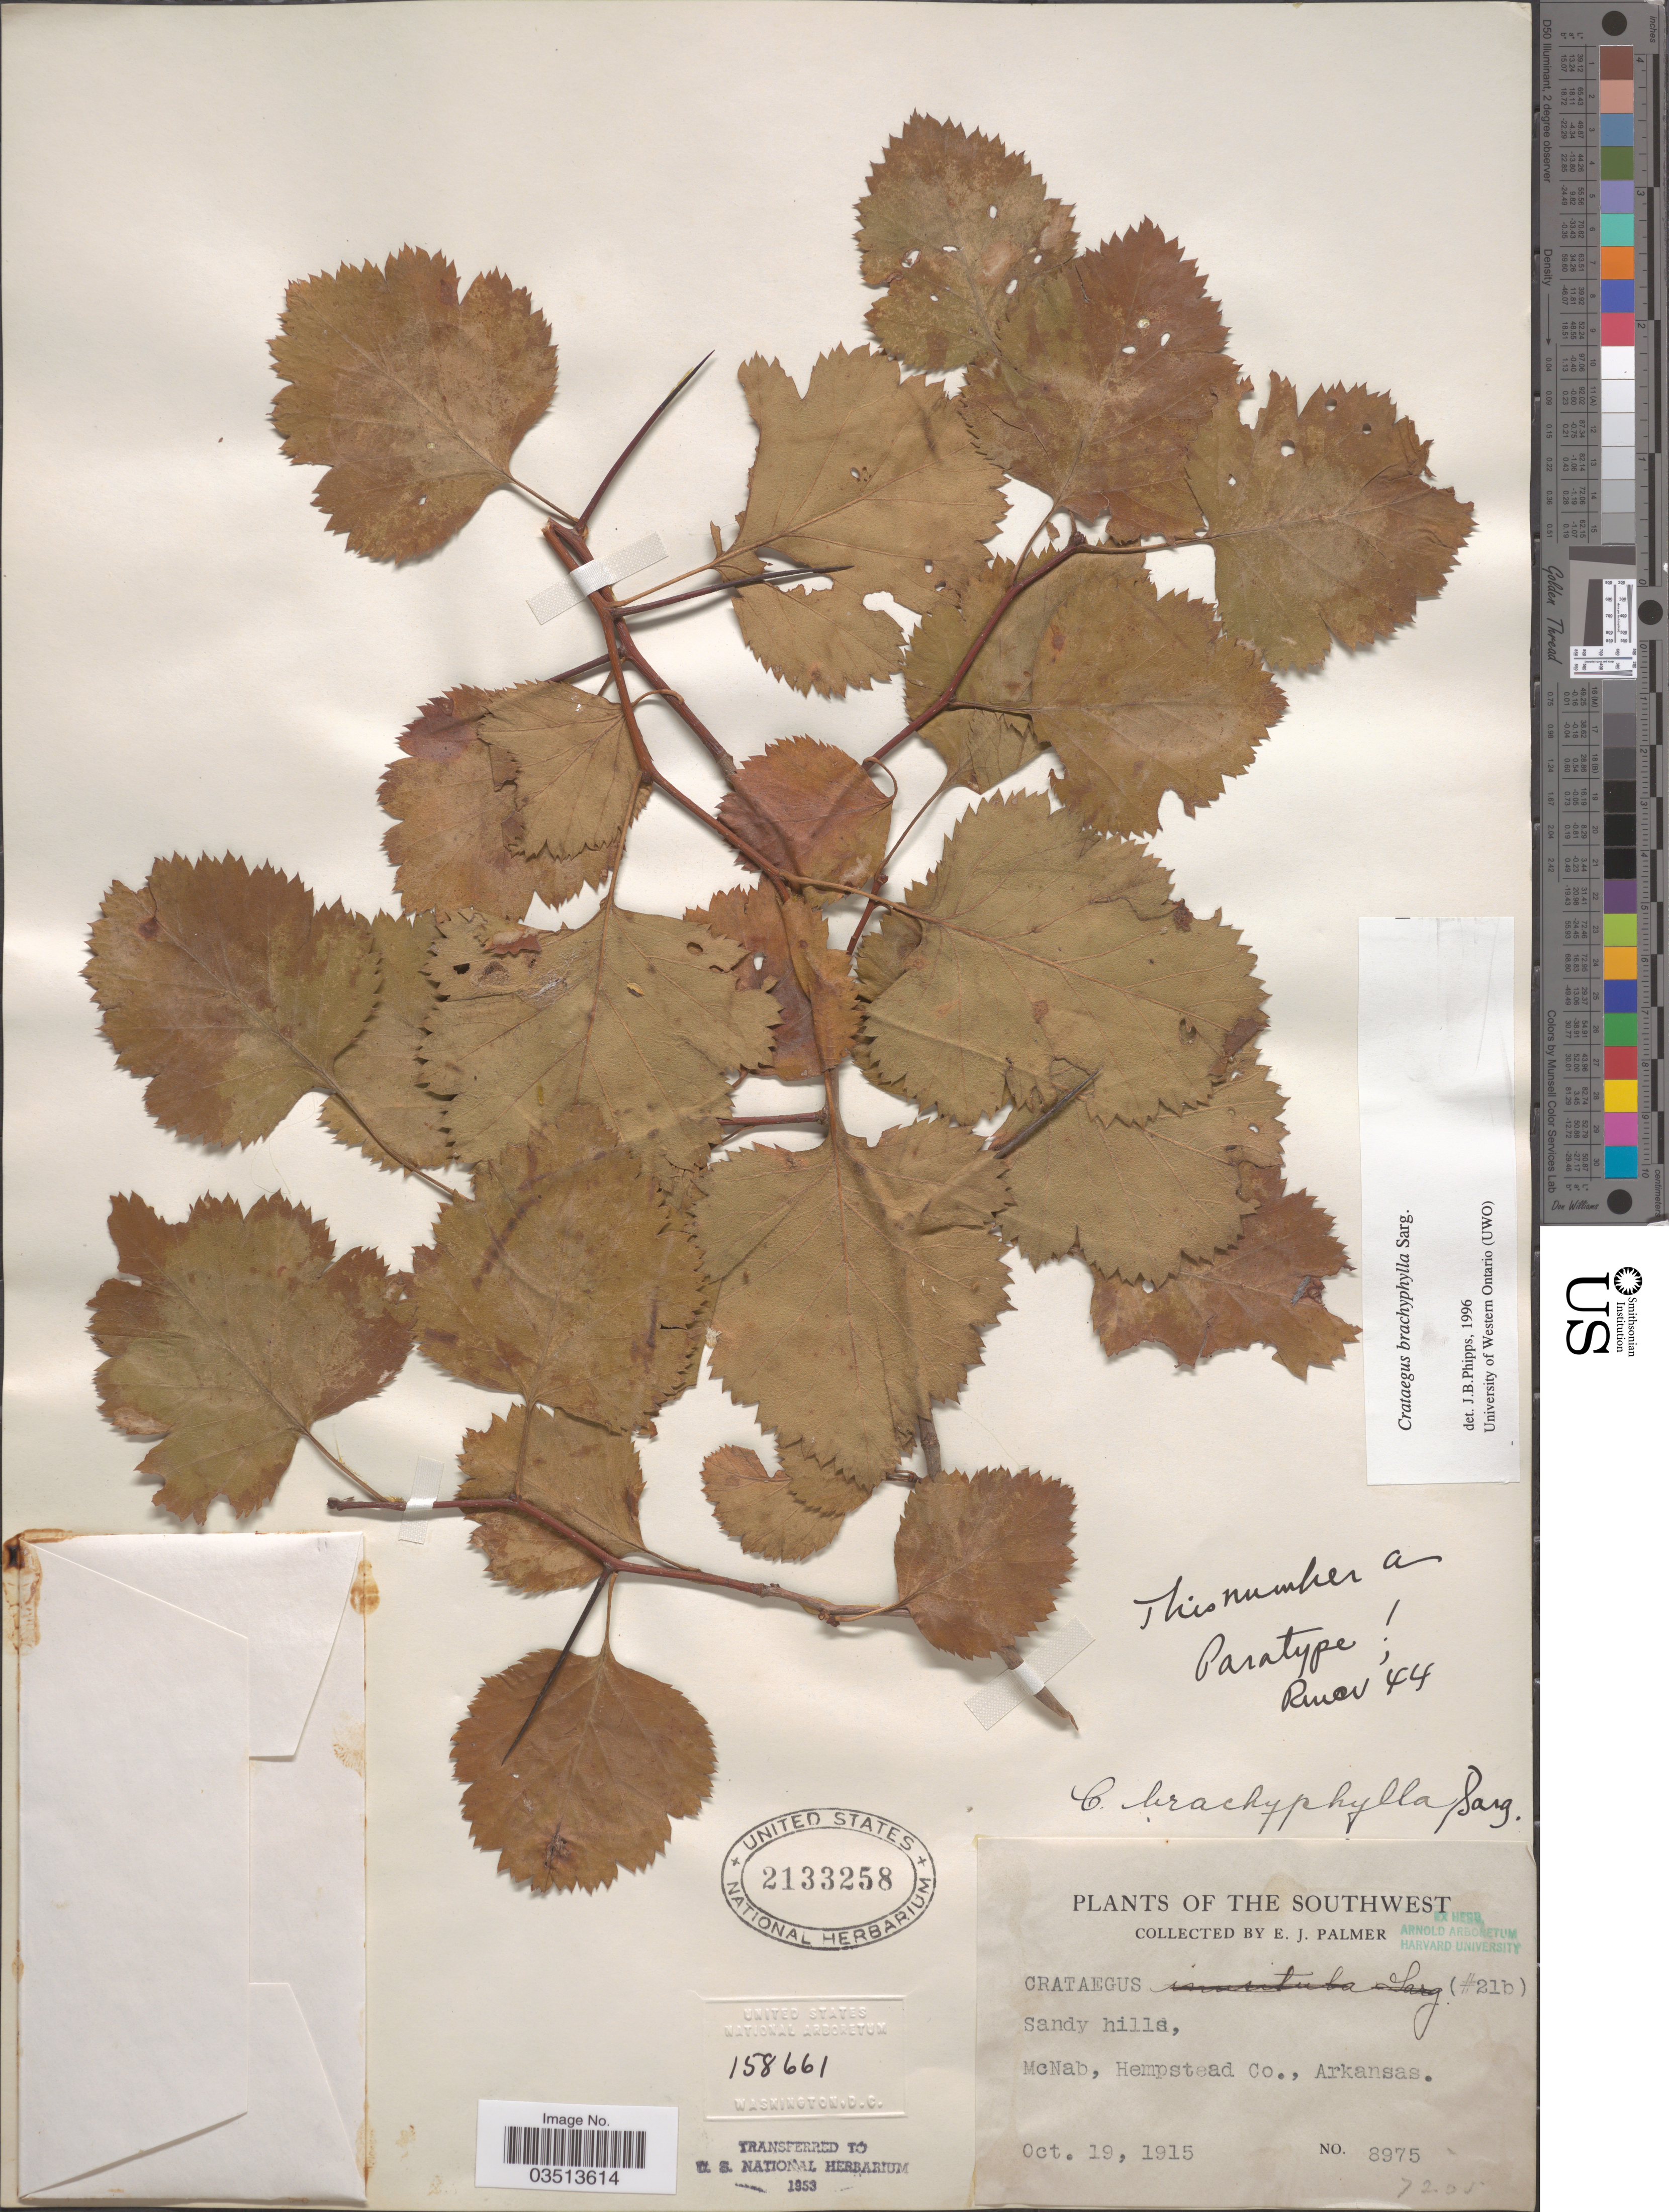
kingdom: Plantae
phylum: Tracheophyta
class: Magnoliopsida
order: Rosales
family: Rosaceae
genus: Crataegus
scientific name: Crataegus brachyphylla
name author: Sarg.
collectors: E. J. Palmer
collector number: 8975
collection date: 1915-10-19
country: United States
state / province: Arkansas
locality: Southwest. McNab, Hempstead Co.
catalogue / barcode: US 2133258